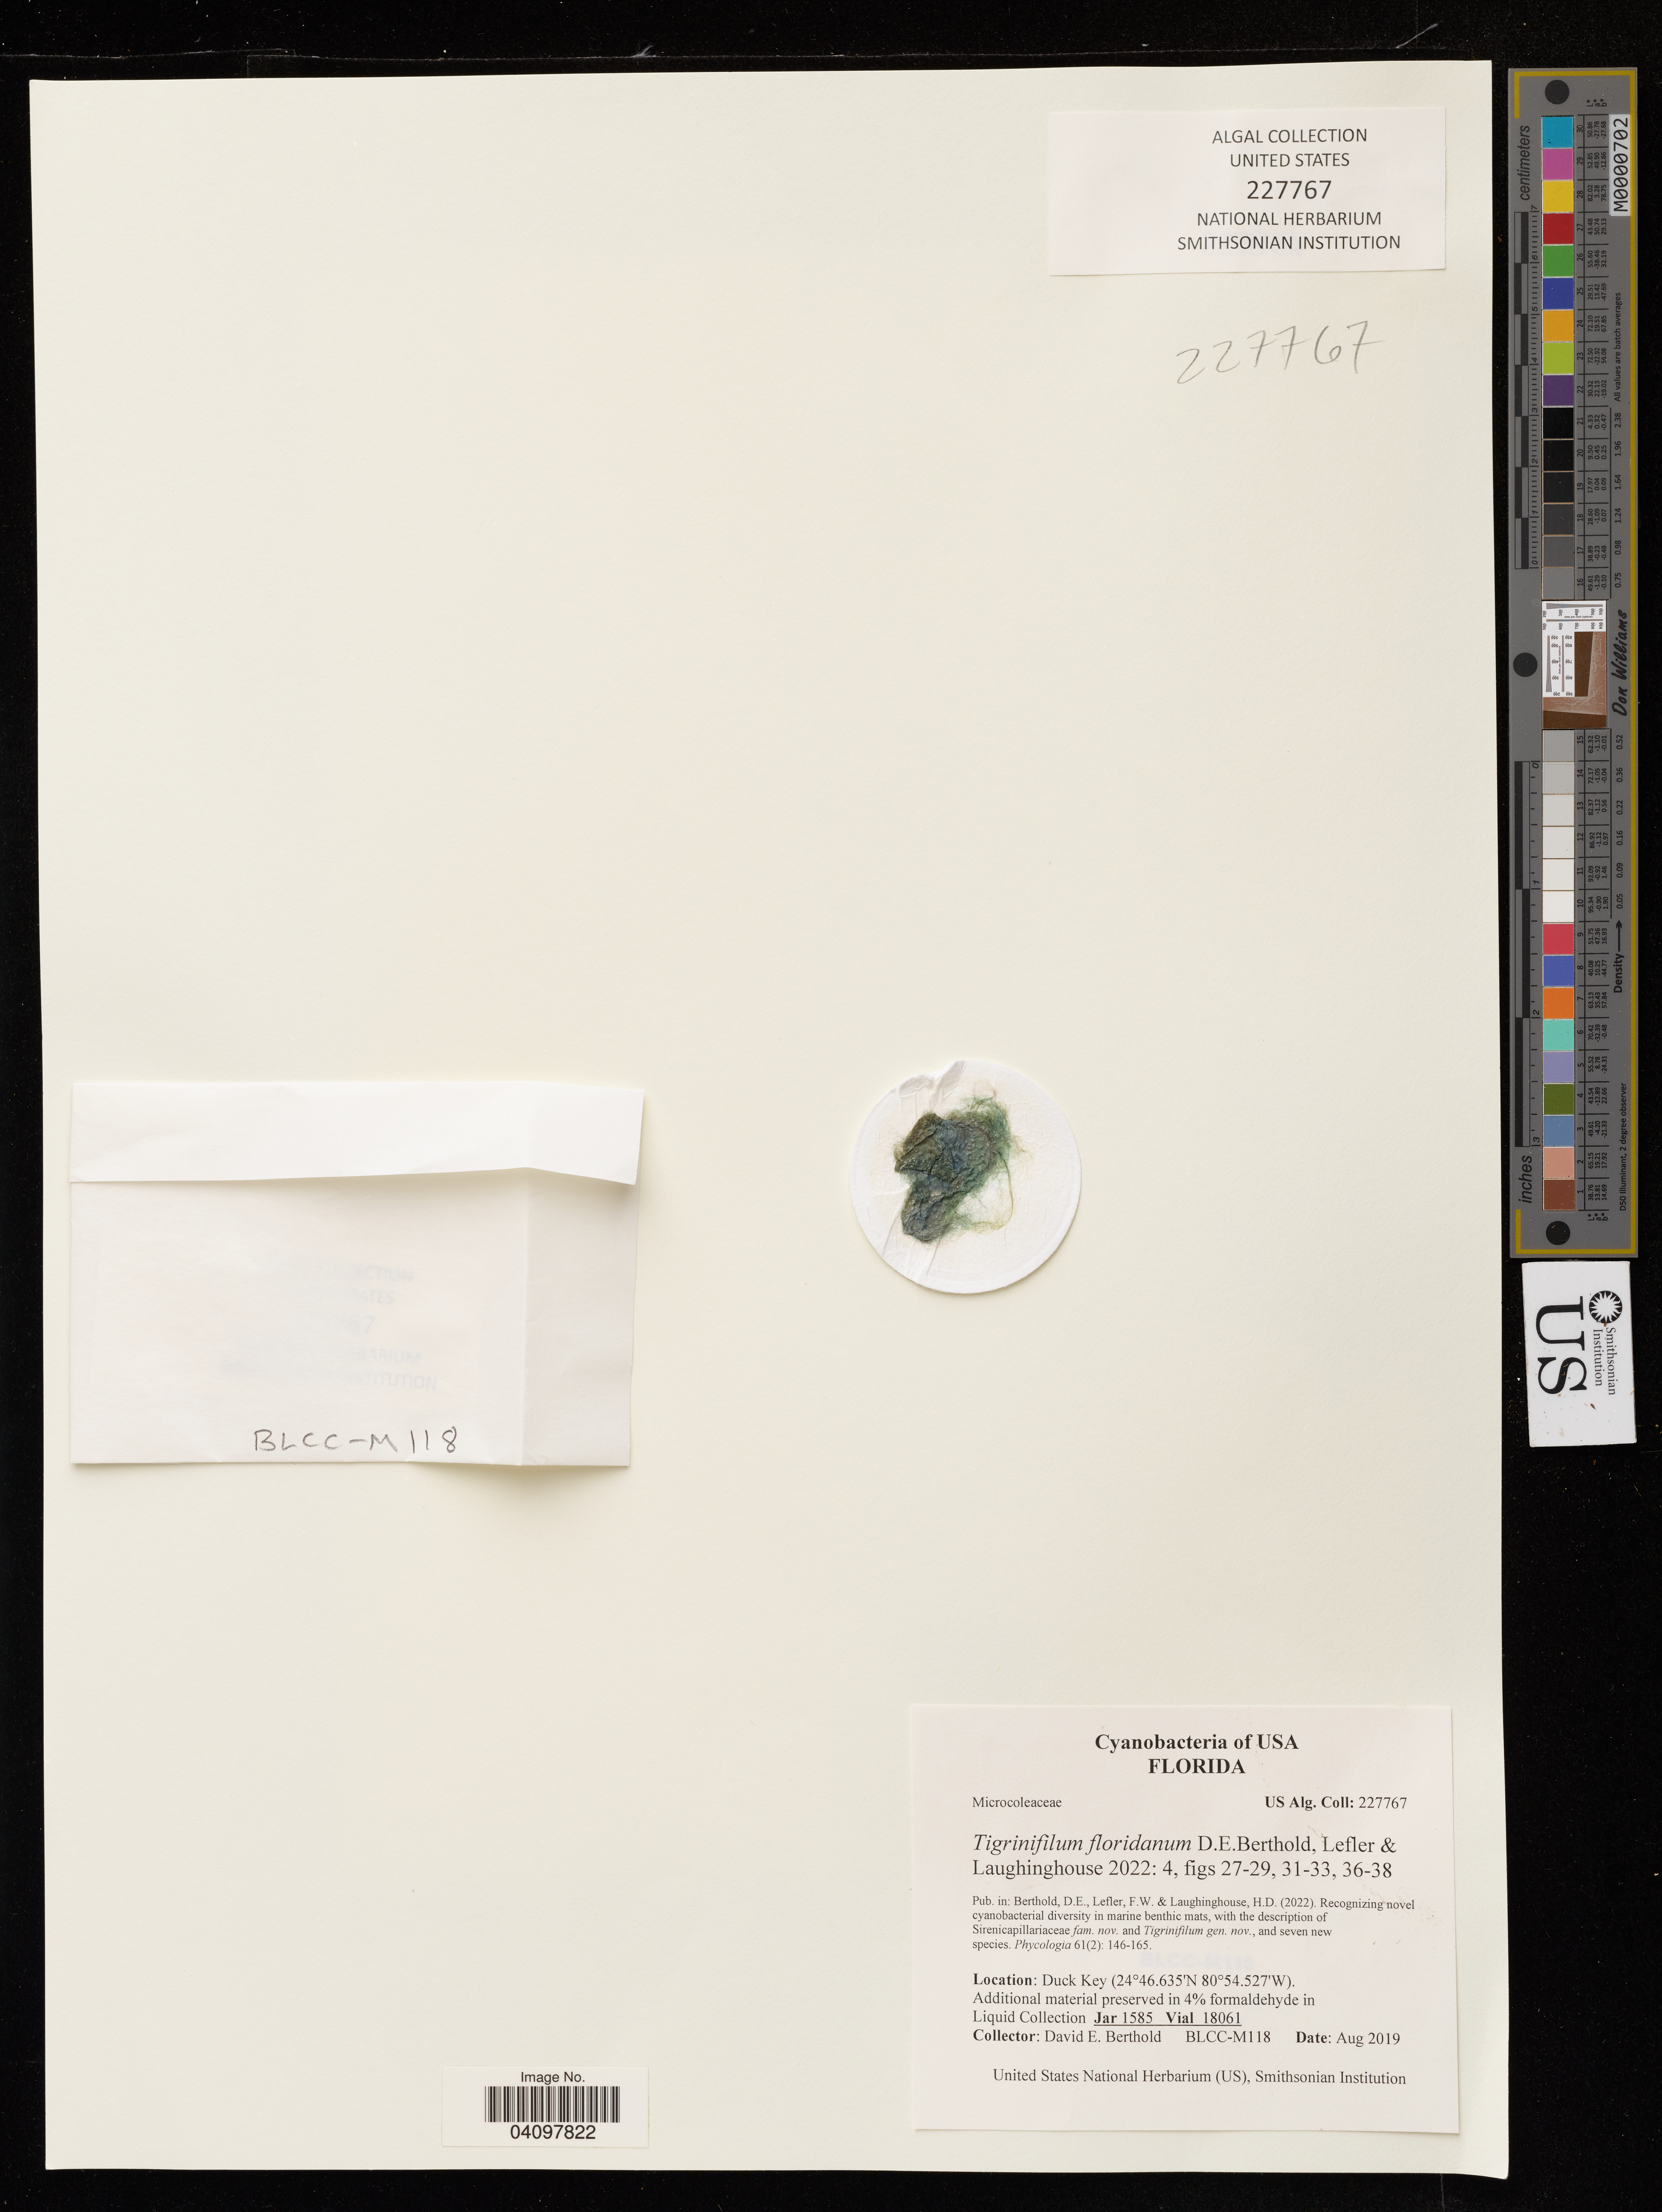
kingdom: Bacteria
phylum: Cyanobacteria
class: Cyanobacteriia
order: Cyanobacteriales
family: Microcoleaceae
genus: Tigrinifilum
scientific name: Tigrinifilum floridanum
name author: D.E. Berthold et al.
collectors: D. Berthold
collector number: BLCC-M118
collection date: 2019-08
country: United States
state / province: Florida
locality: Duck Key.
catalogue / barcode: US 227767